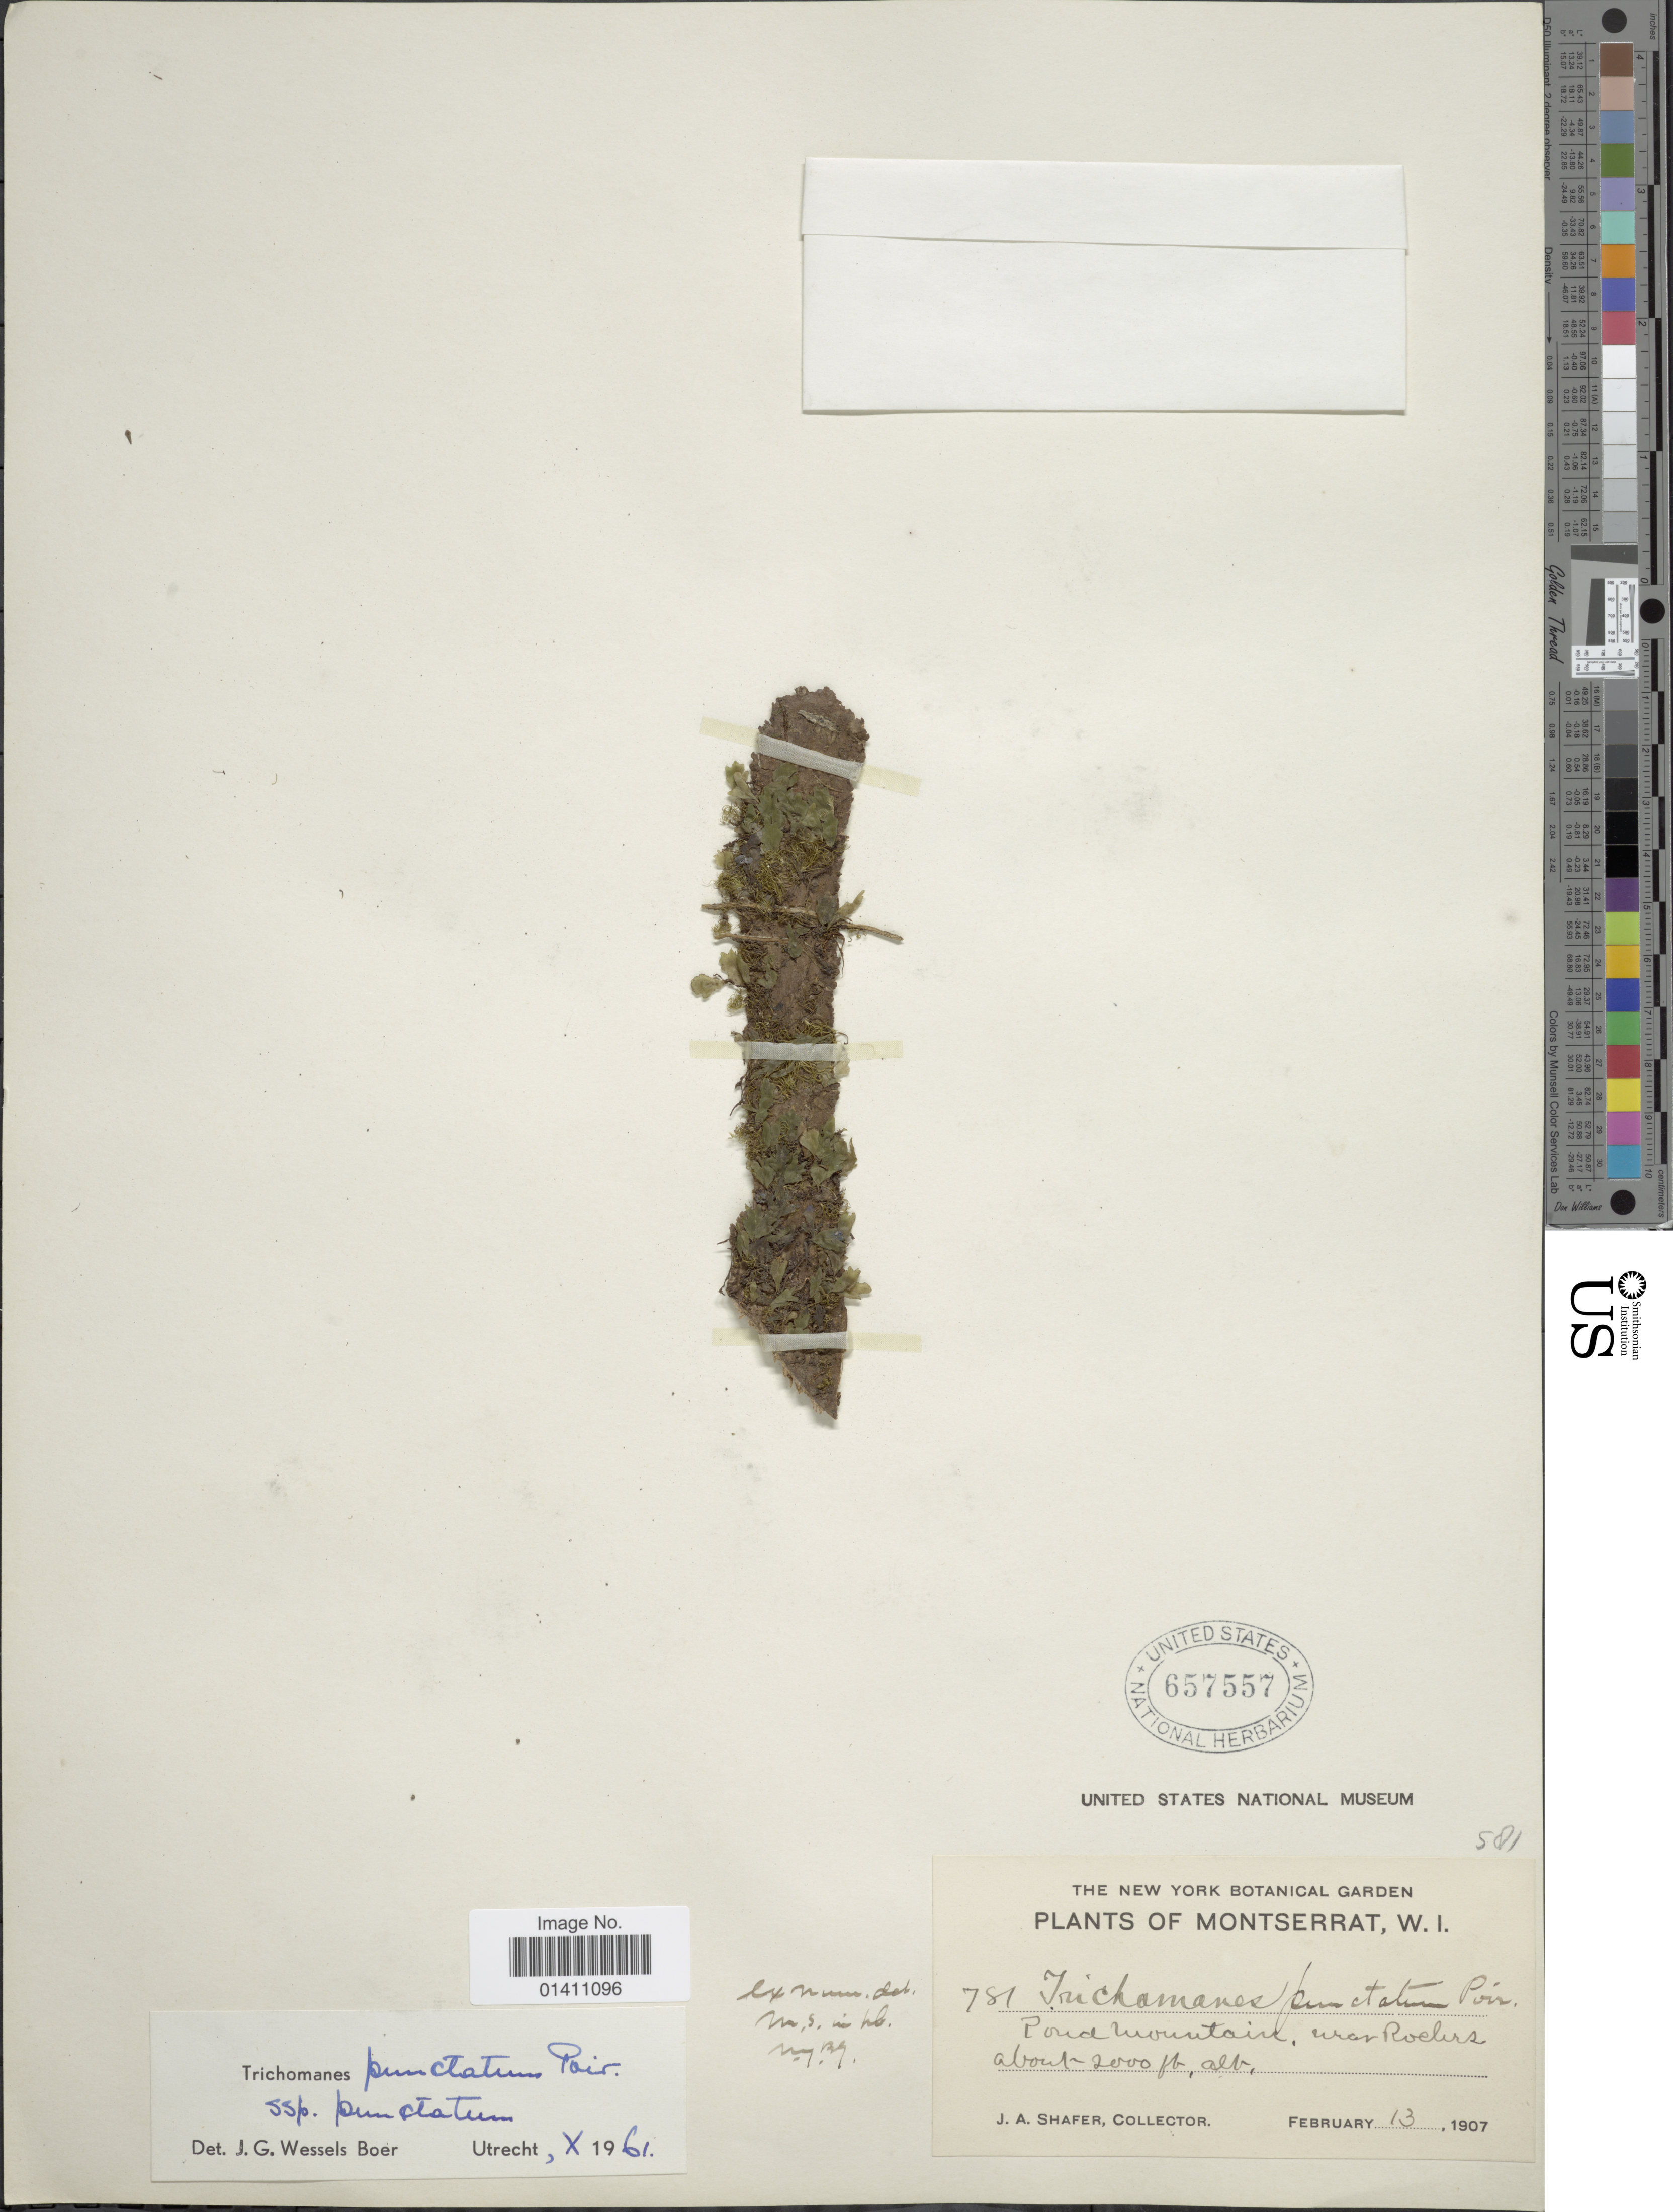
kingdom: Plantae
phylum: Tracheophyta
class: Polypodiopsida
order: Hymenophyllales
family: Hymenophyllaceae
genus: Didymoglossum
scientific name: Didymoglossum punctatum subsp. punctatum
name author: (Poir.) Desv.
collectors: J. A. Shafer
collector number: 781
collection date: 1907-02-13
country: Montserrat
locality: Pond Mountain, near Roches.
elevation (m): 610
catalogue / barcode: US 657557